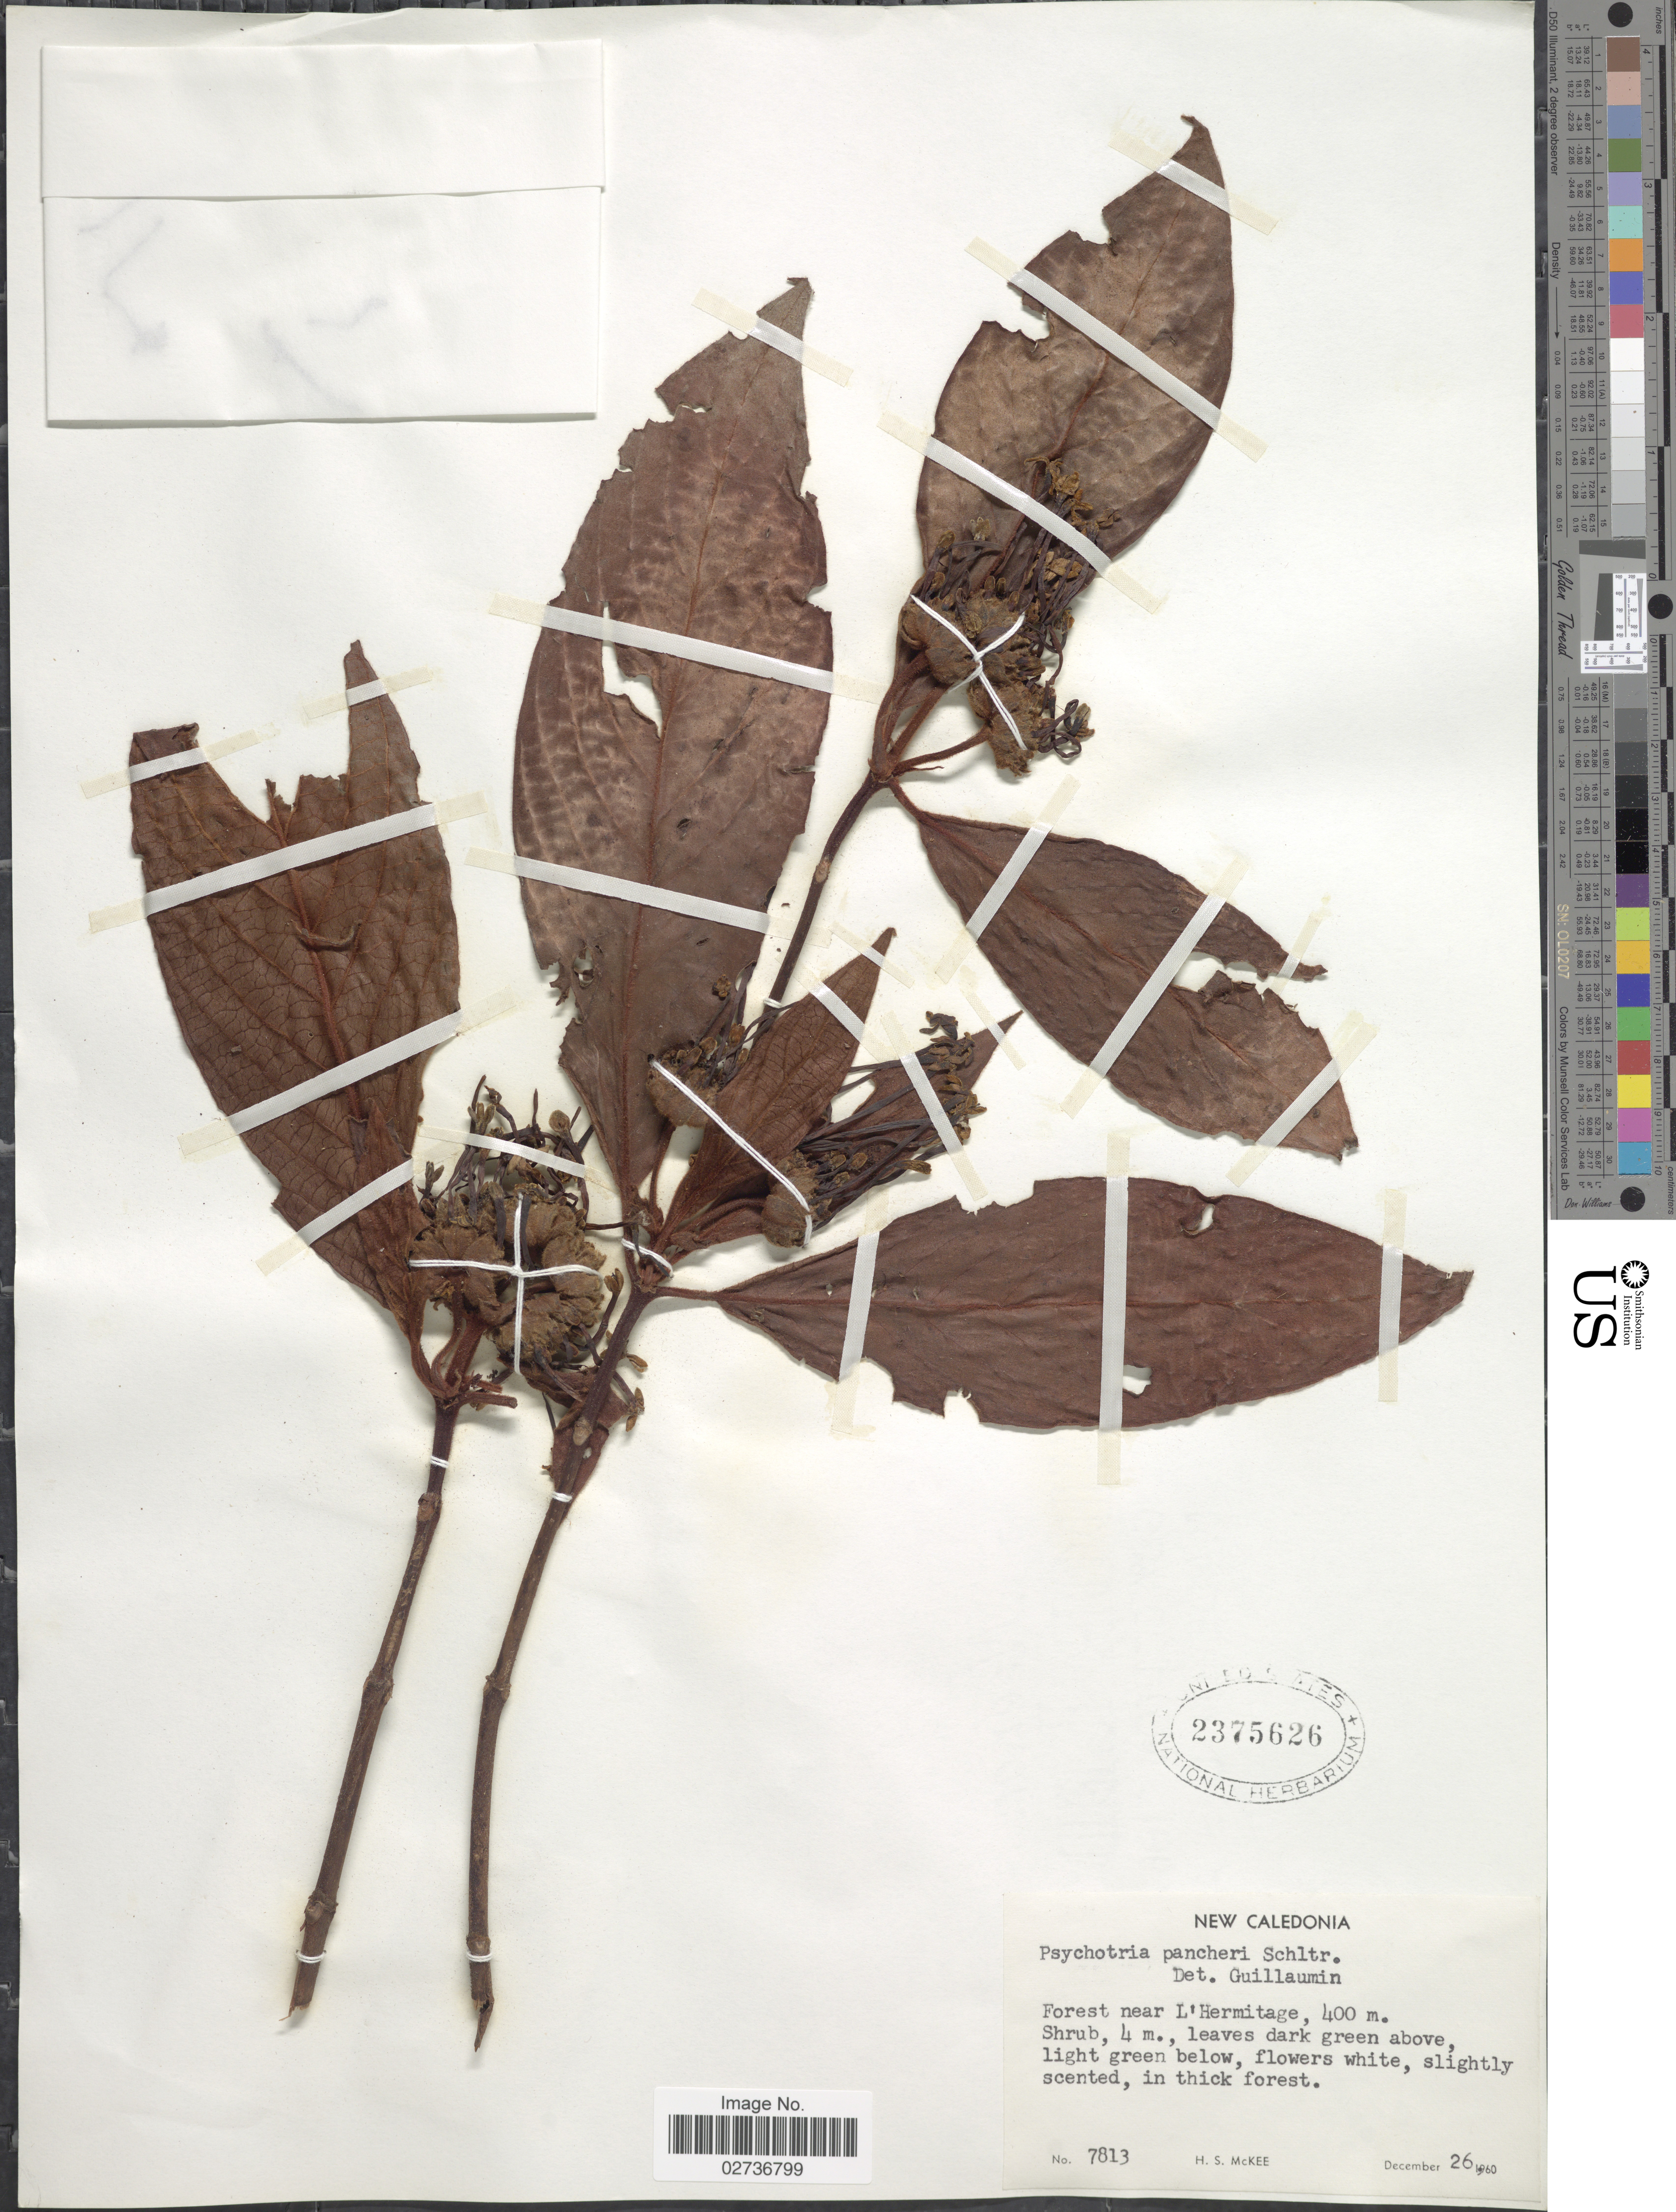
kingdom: Plantae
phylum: Tracheophyta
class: Magnoliopsida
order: Gentianales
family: Rubiaceae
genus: Psychotria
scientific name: Psychotria pancheri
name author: (Baill.) Schltr.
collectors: H. S. McKee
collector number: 7813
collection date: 1960-12-26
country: New Caledonia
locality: Forest near L'Hermitage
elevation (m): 400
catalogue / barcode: US 2375626